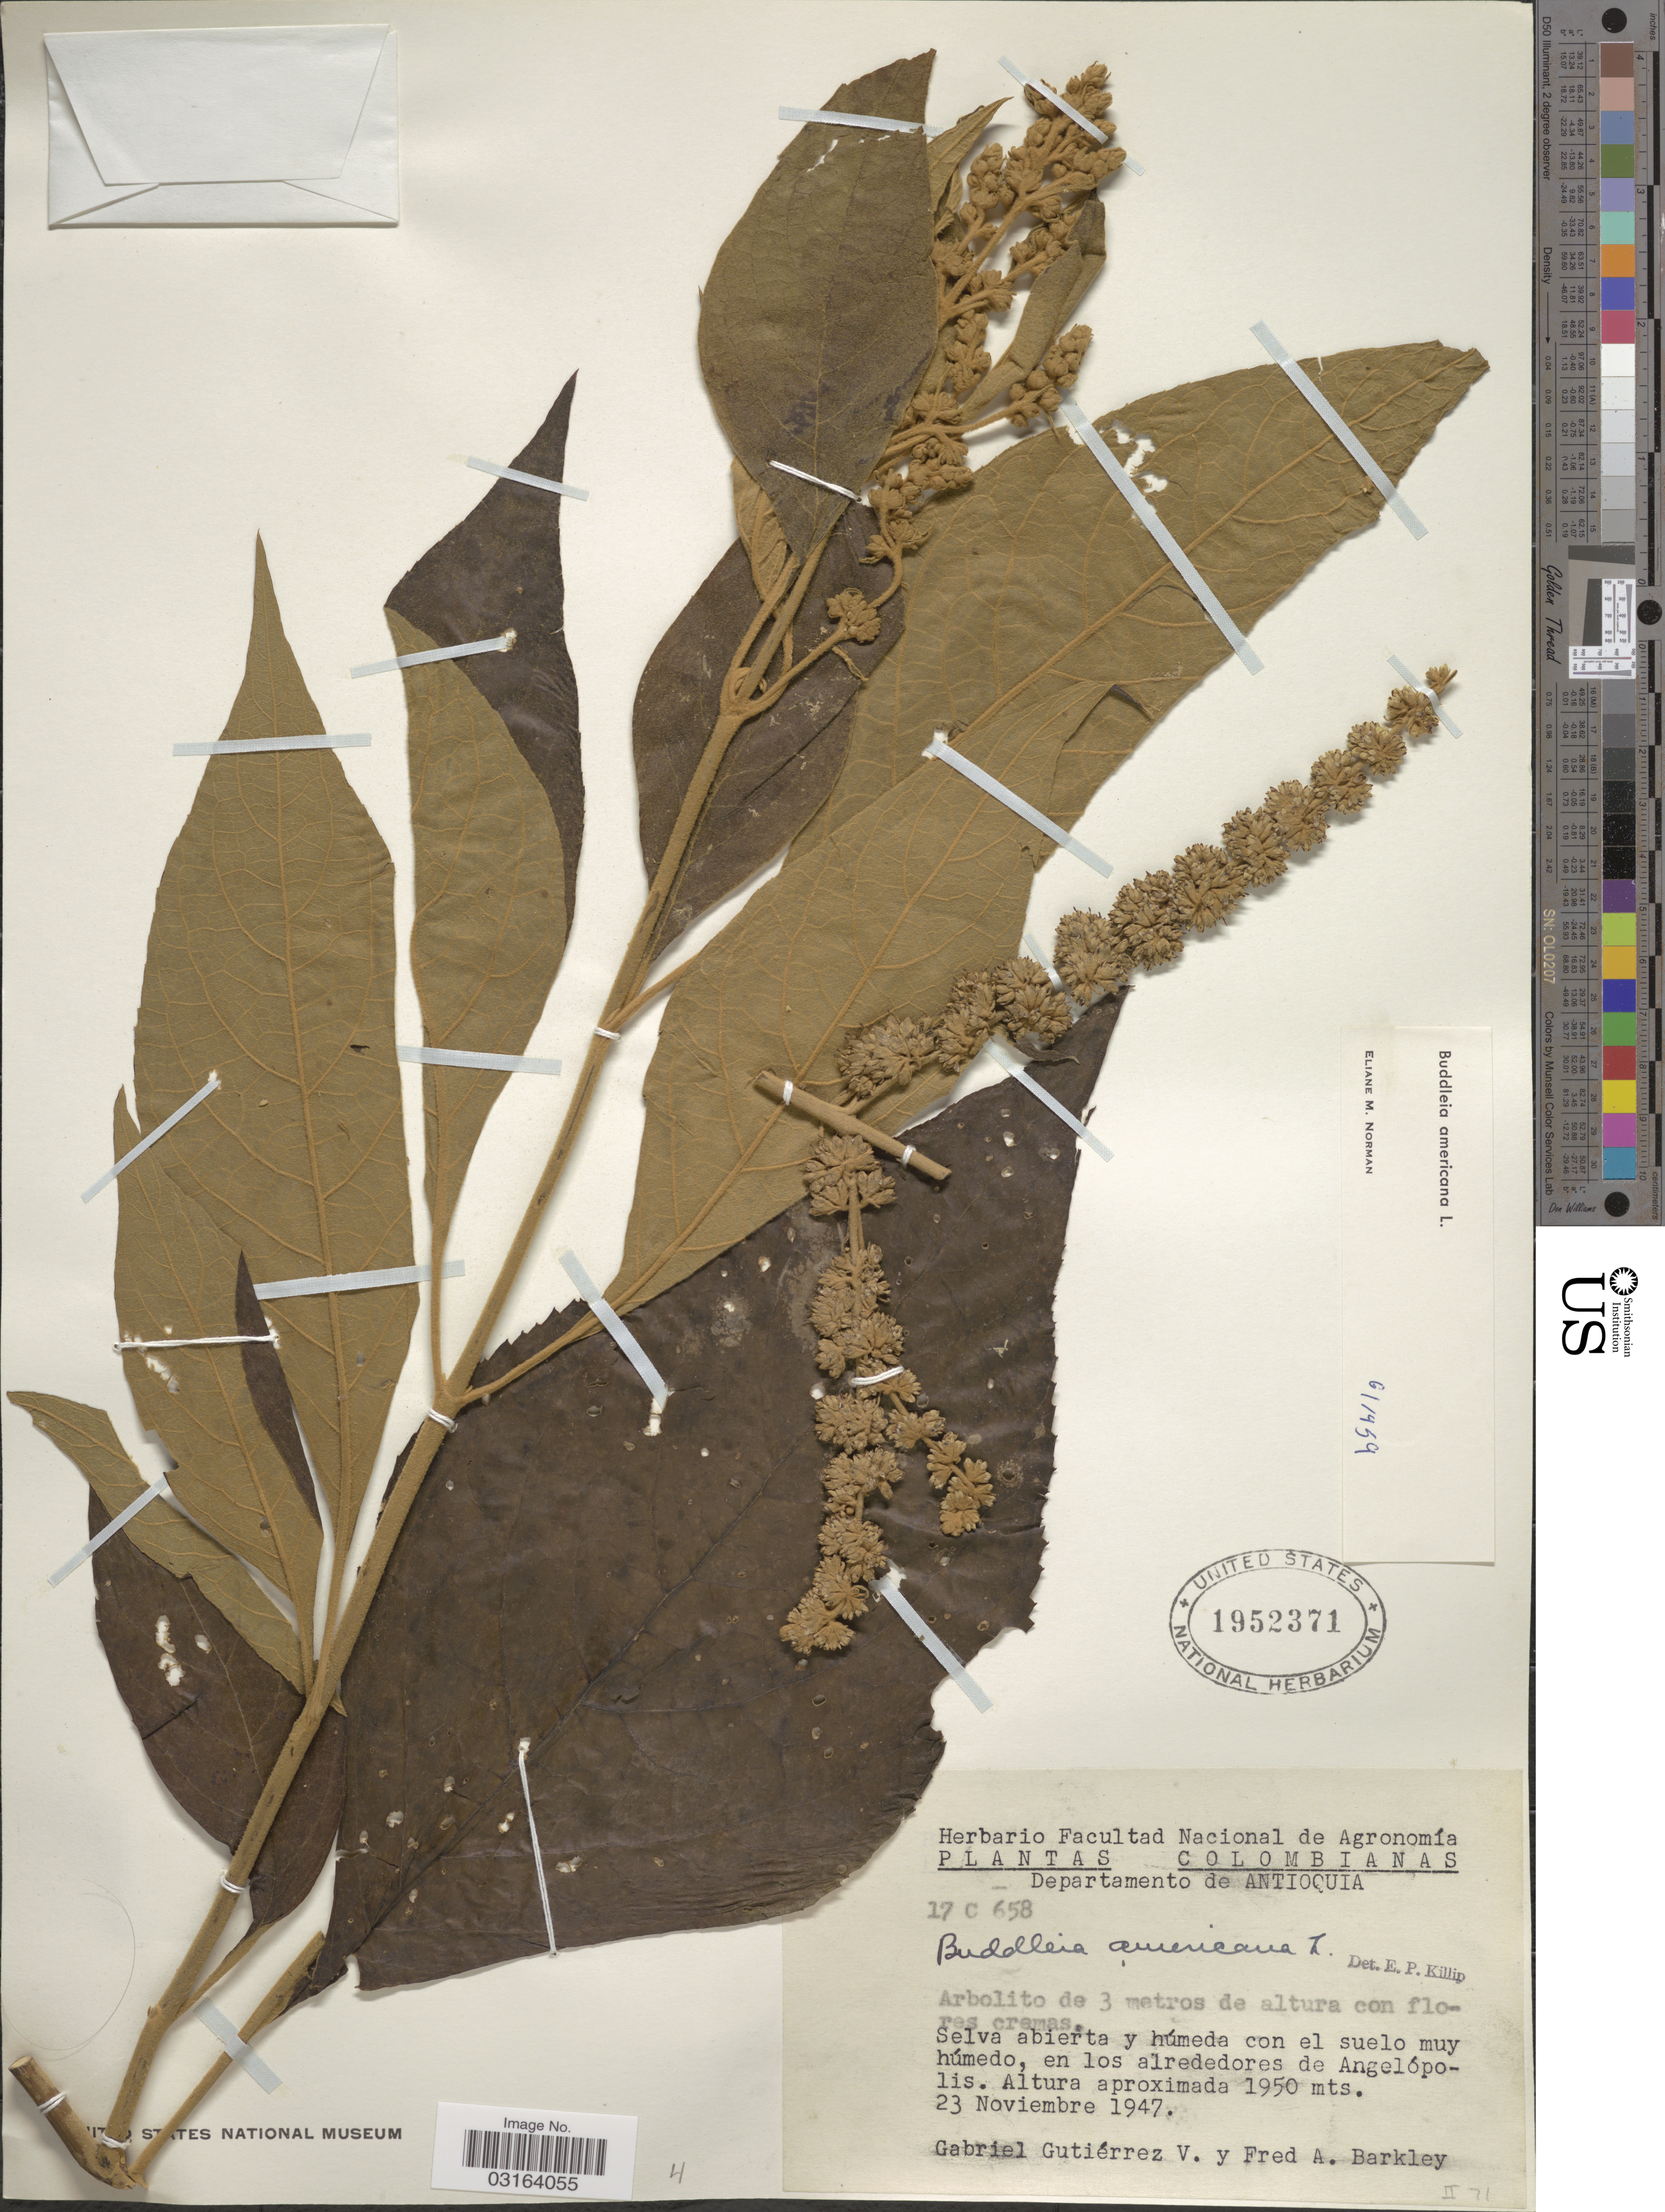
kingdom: Plantae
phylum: Tracheophyta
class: Magnoliopsida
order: Lamiales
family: Scrophulariaceae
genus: Buddleja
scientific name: Buddleja americana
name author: L.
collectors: G. Gutiérrez V. & F. A. Barkley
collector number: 17C658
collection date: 1947-11-23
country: Colombia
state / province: Antioquia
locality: Departamento de Antioquia, Selva abierta y húmeda con el suelo muy húmedo, en los alrededores de Angelópolis.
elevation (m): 1950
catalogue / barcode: US 1952371